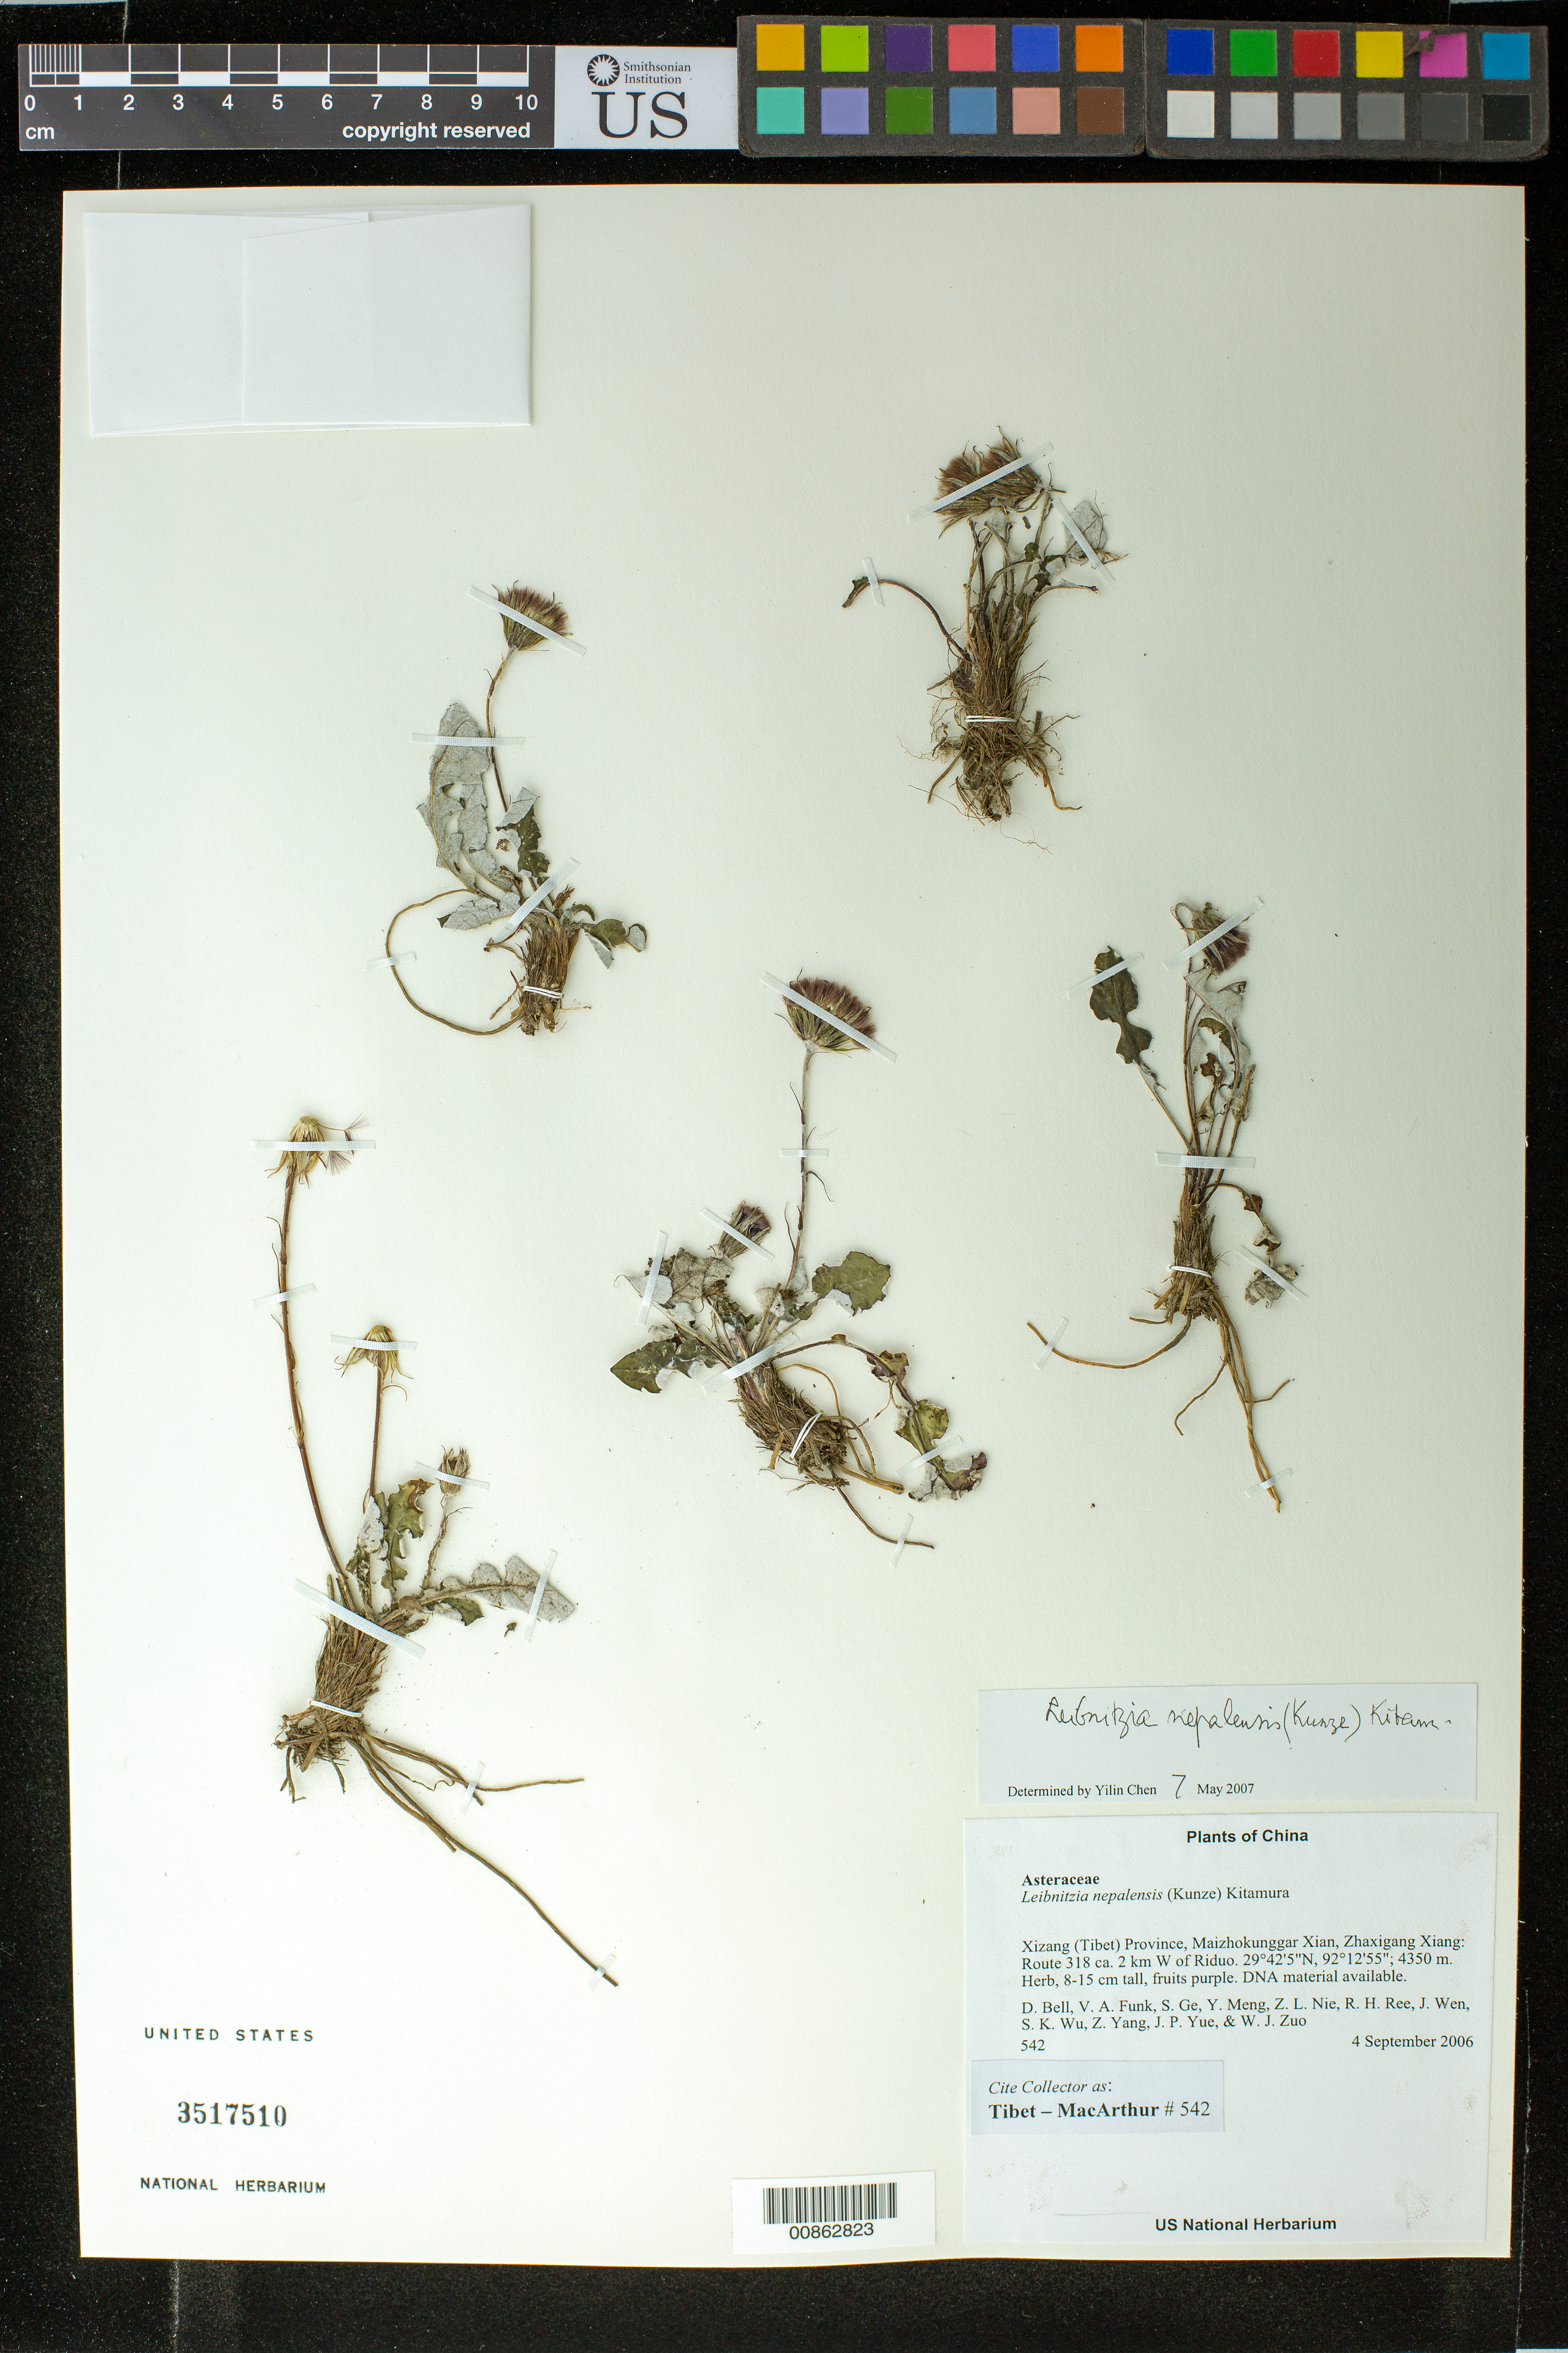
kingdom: Plantae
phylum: Tracheophyta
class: Magnoliopsida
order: Asterales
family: Asteraceae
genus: Gerbera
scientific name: Gerbera kunzeana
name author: A. Br. & Asch.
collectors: Tibet-MacArthur, D. A. Bell, V. Funk, S. Ge, Y. Meng, Z. Nie, R. Ree, J. Wen, S. K. Wu, Z. Yang, J. Yue & W. Zuo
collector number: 542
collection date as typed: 04 Sep 2006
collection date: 2006-09-04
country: China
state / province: Xizang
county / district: Maizhokunggar Xian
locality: Zhaxigang Xiang. Route 318 ca. 2 km W of Riduo.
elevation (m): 4350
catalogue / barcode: US 3517510